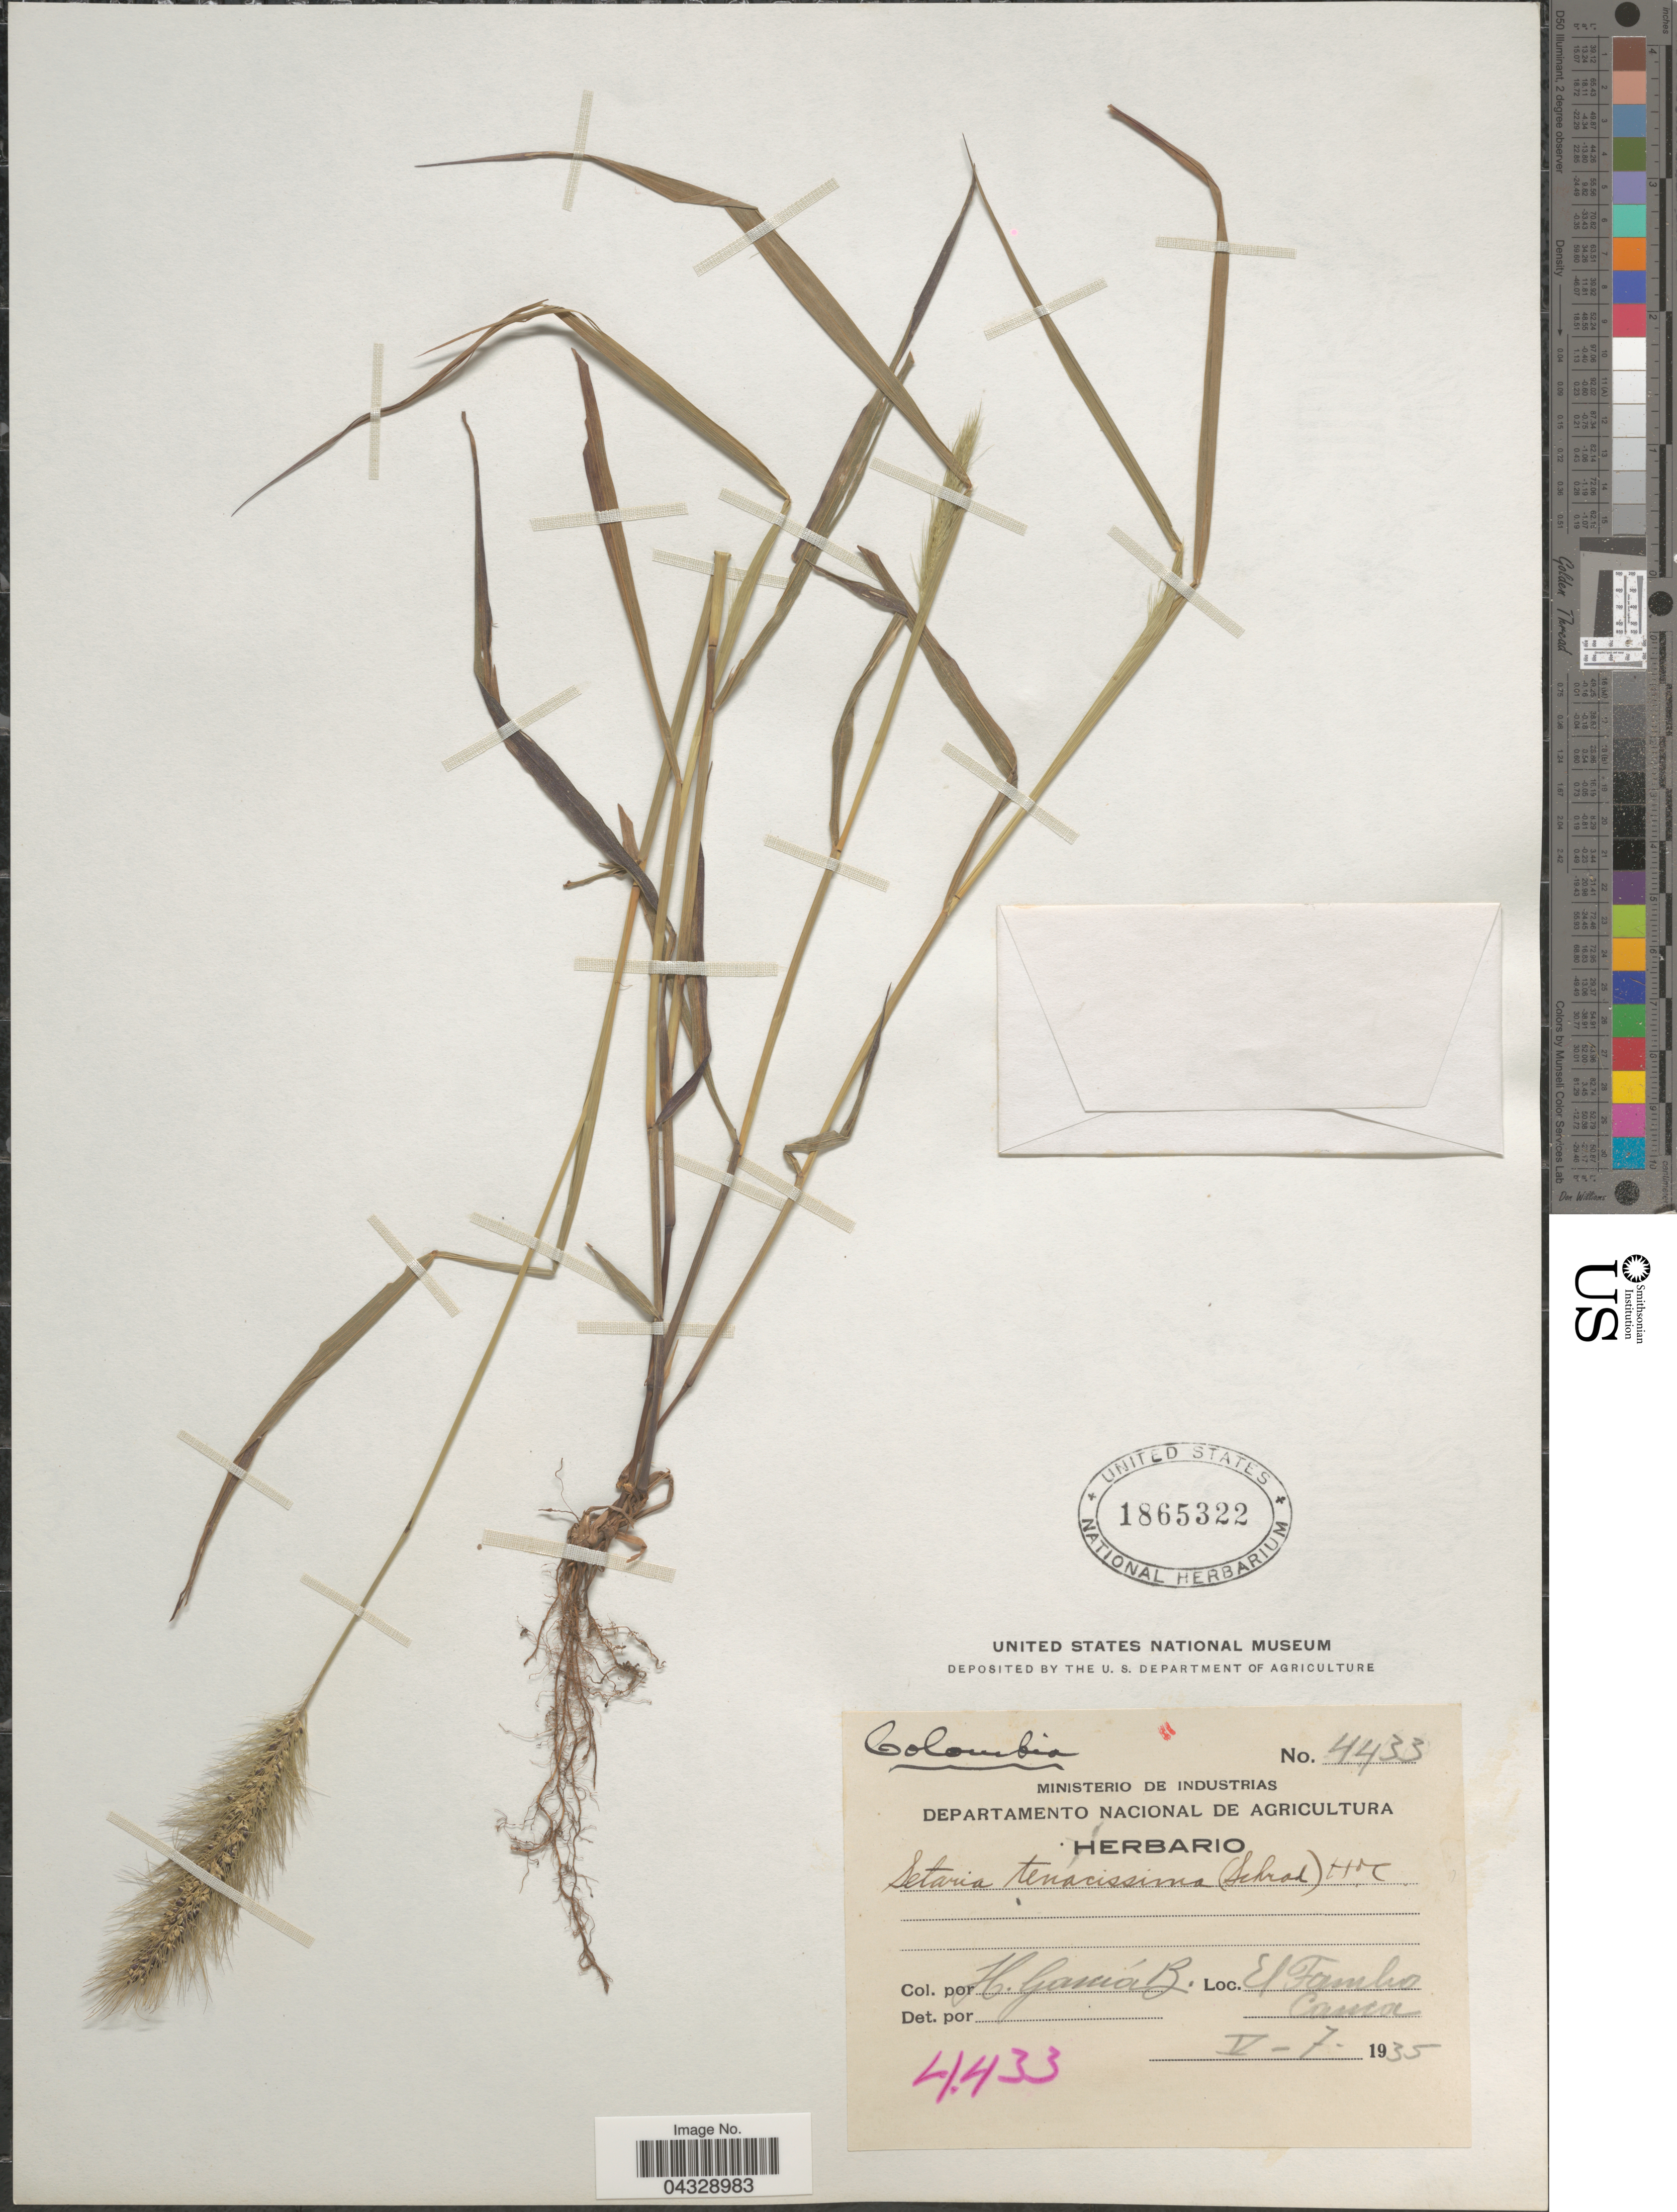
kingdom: Plantae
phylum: Tracheophyta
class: Liliopsida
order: Poales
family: Poaceae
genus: Setaria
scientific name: Setaria tenacissima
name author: Schrad. ex Schult.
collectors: H. Gama B.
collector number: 4433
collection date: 1935-05-07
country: Colombia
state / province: Cauca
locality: El Tambo.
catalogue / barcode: US 1865322